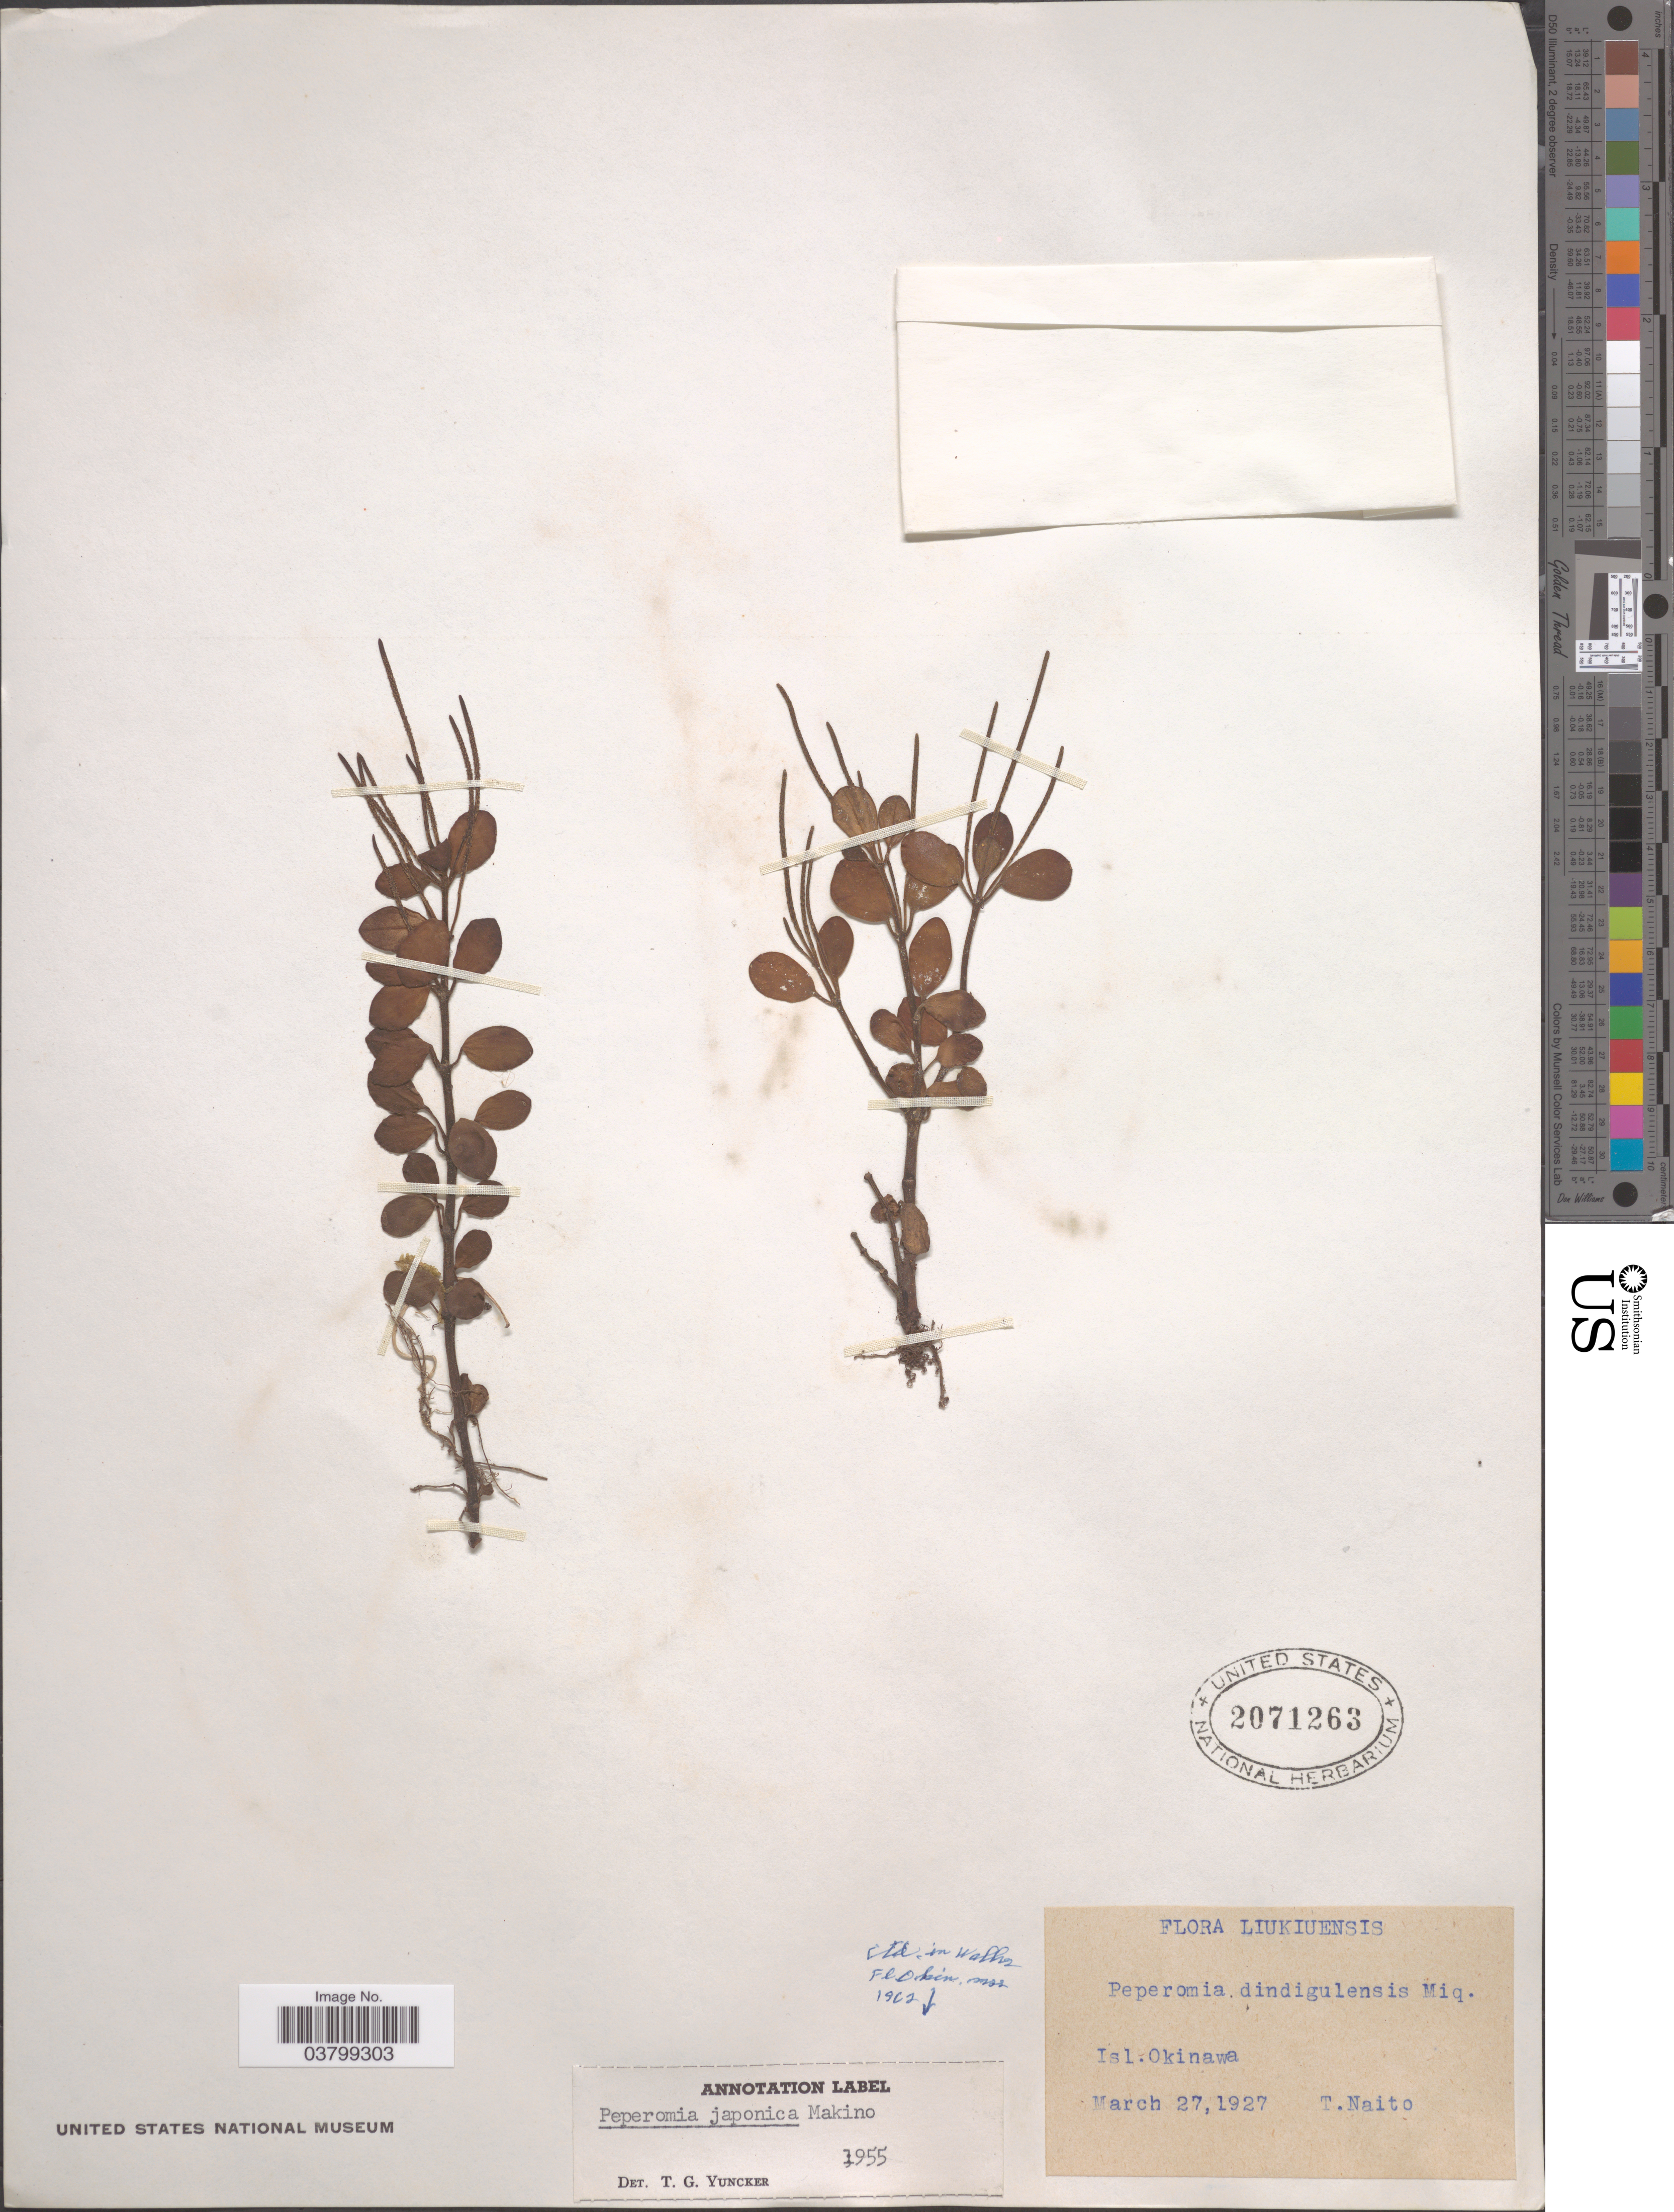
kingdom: Plantae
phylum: Tracheophyta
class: Magnoliopsida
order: Piperales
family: Piperaceae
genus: Peperomia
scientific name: Peperomia japonica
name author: Makino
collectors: T. Naito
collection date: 1927-03-27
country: Japan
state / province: Okinawa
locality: Liukiuensis. Isl. Okinawa.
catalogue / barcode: US 2071263